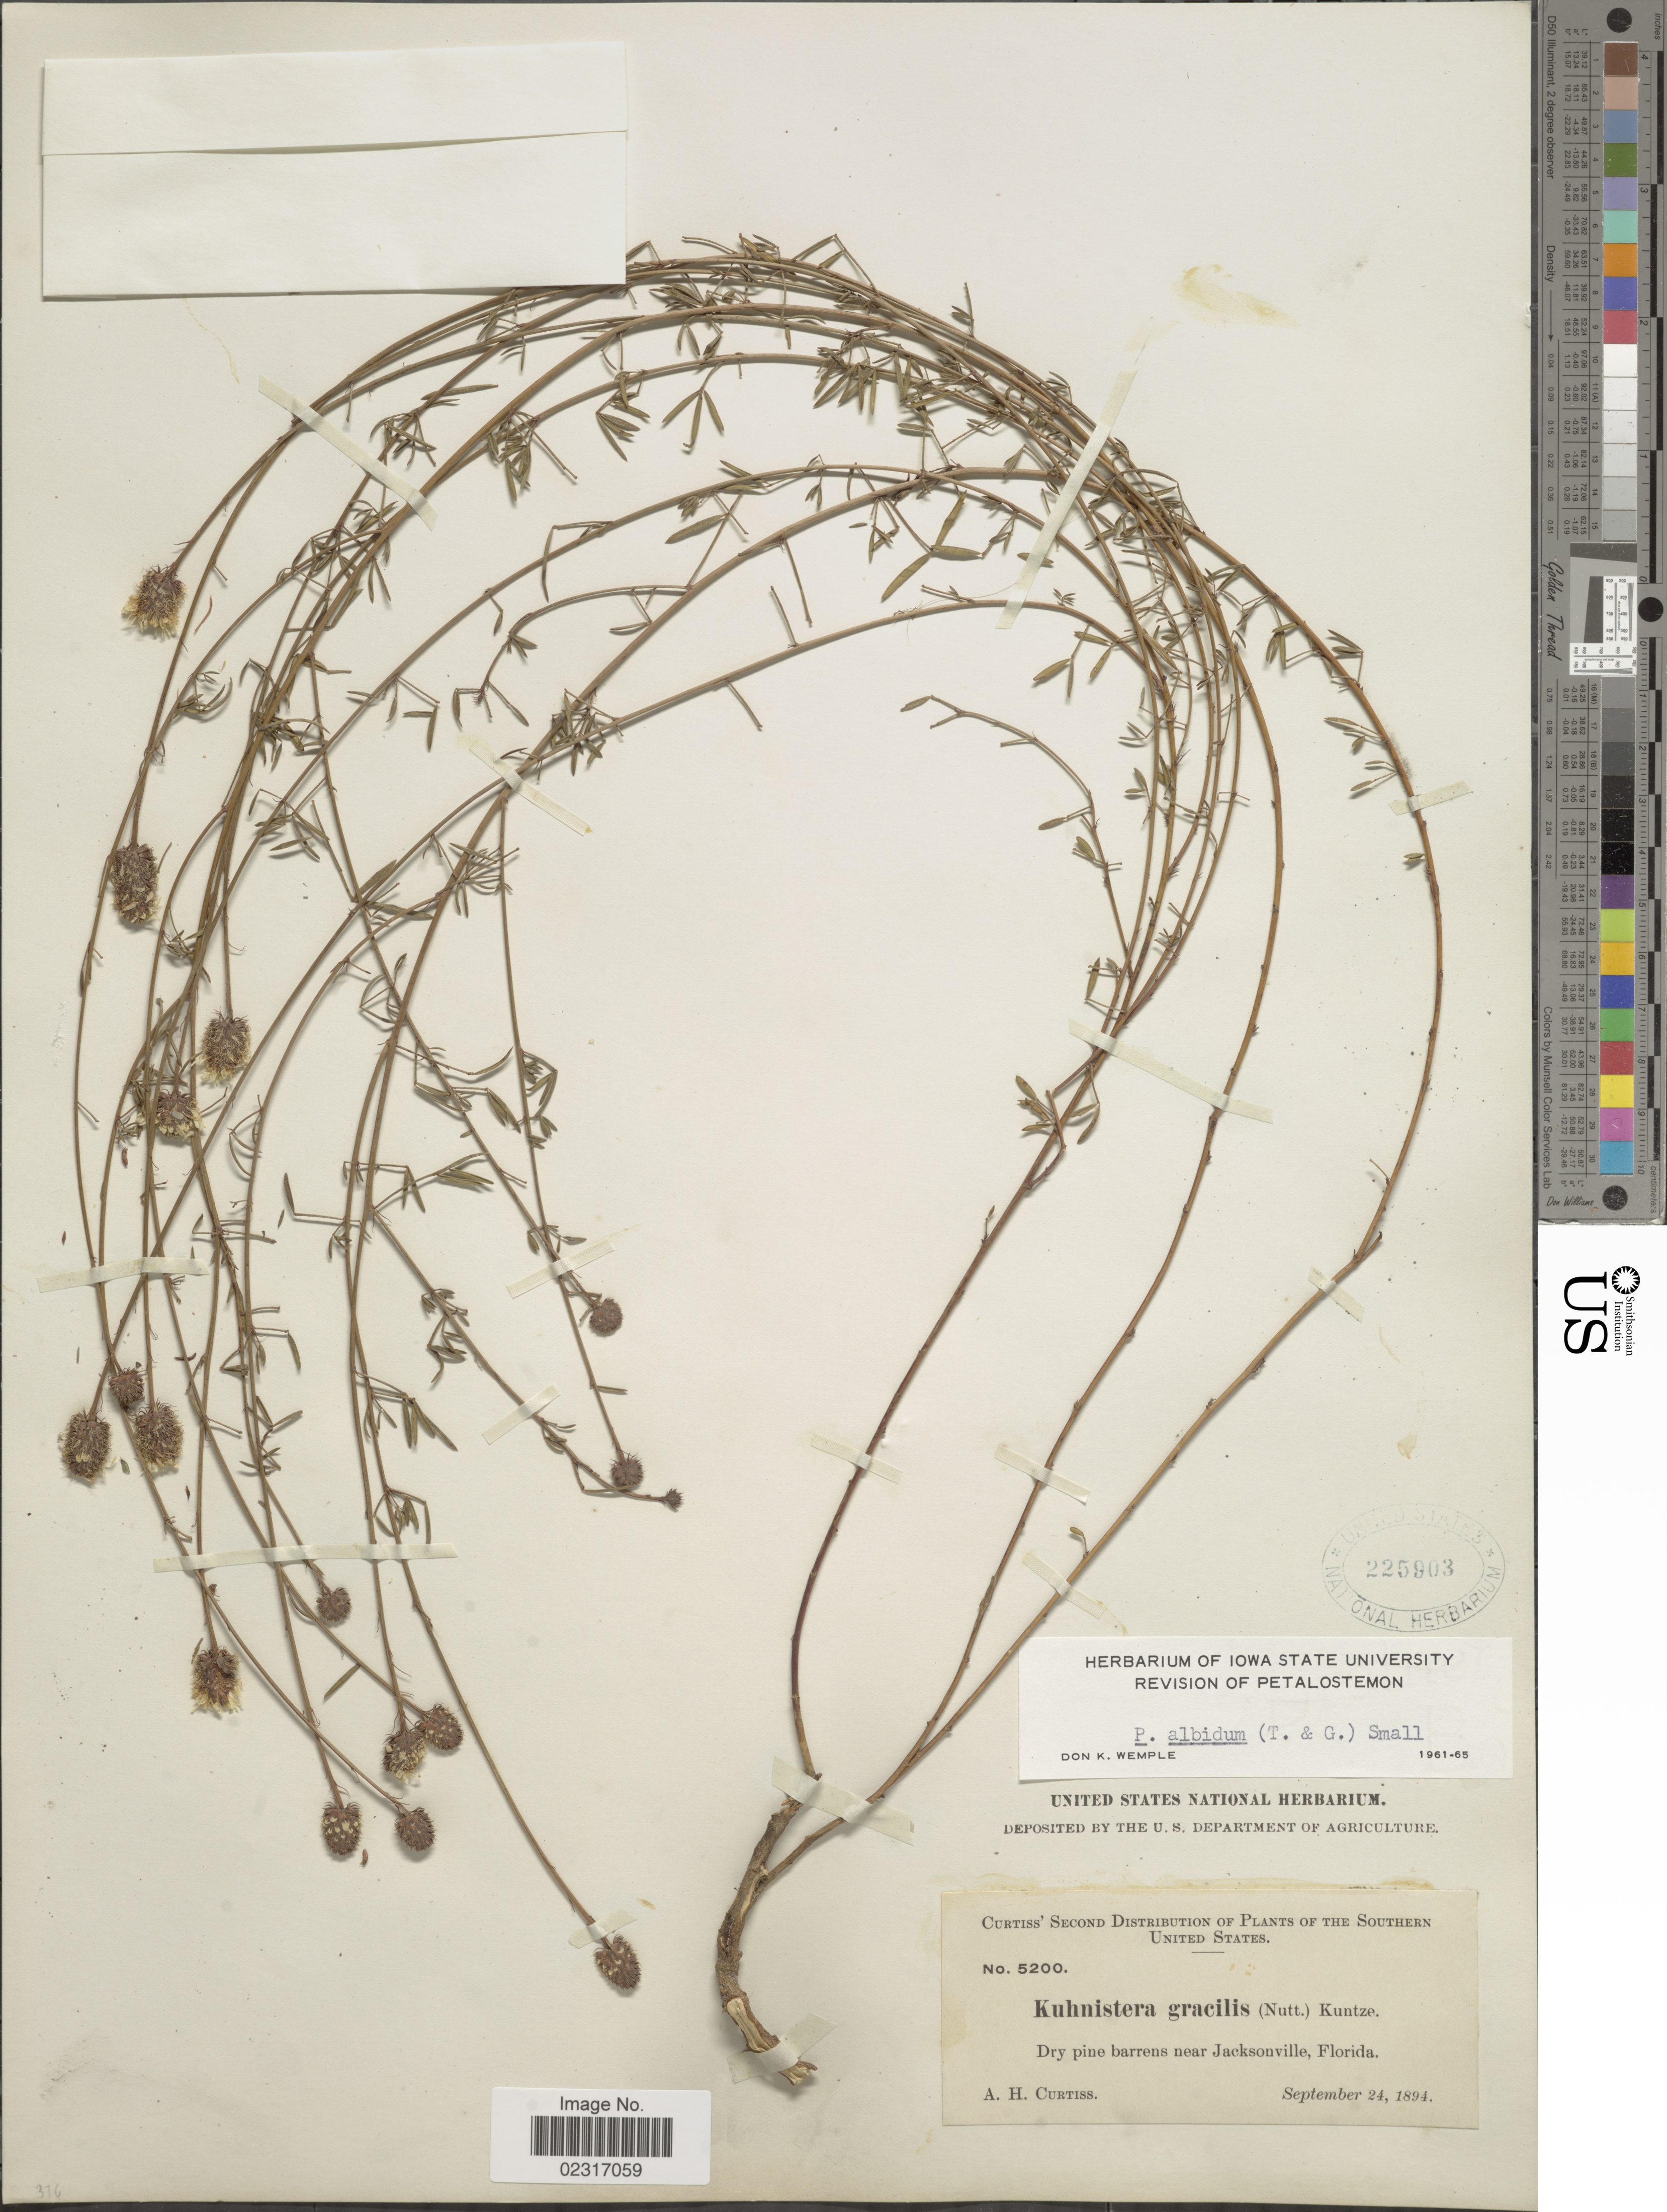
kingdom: Plantae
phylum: Tracheophyta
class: Magnoliopsida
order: Fabales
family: Fabaceae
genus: Dalea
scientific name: Dalea carnea var. albida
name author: (Torr. & A. Gray) Barneby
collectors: A. H. Curtiss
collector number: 5200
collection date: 1894-09-24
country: United States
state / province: Florida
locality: Southern United States. near Jacksonville.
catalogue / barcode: US 225903